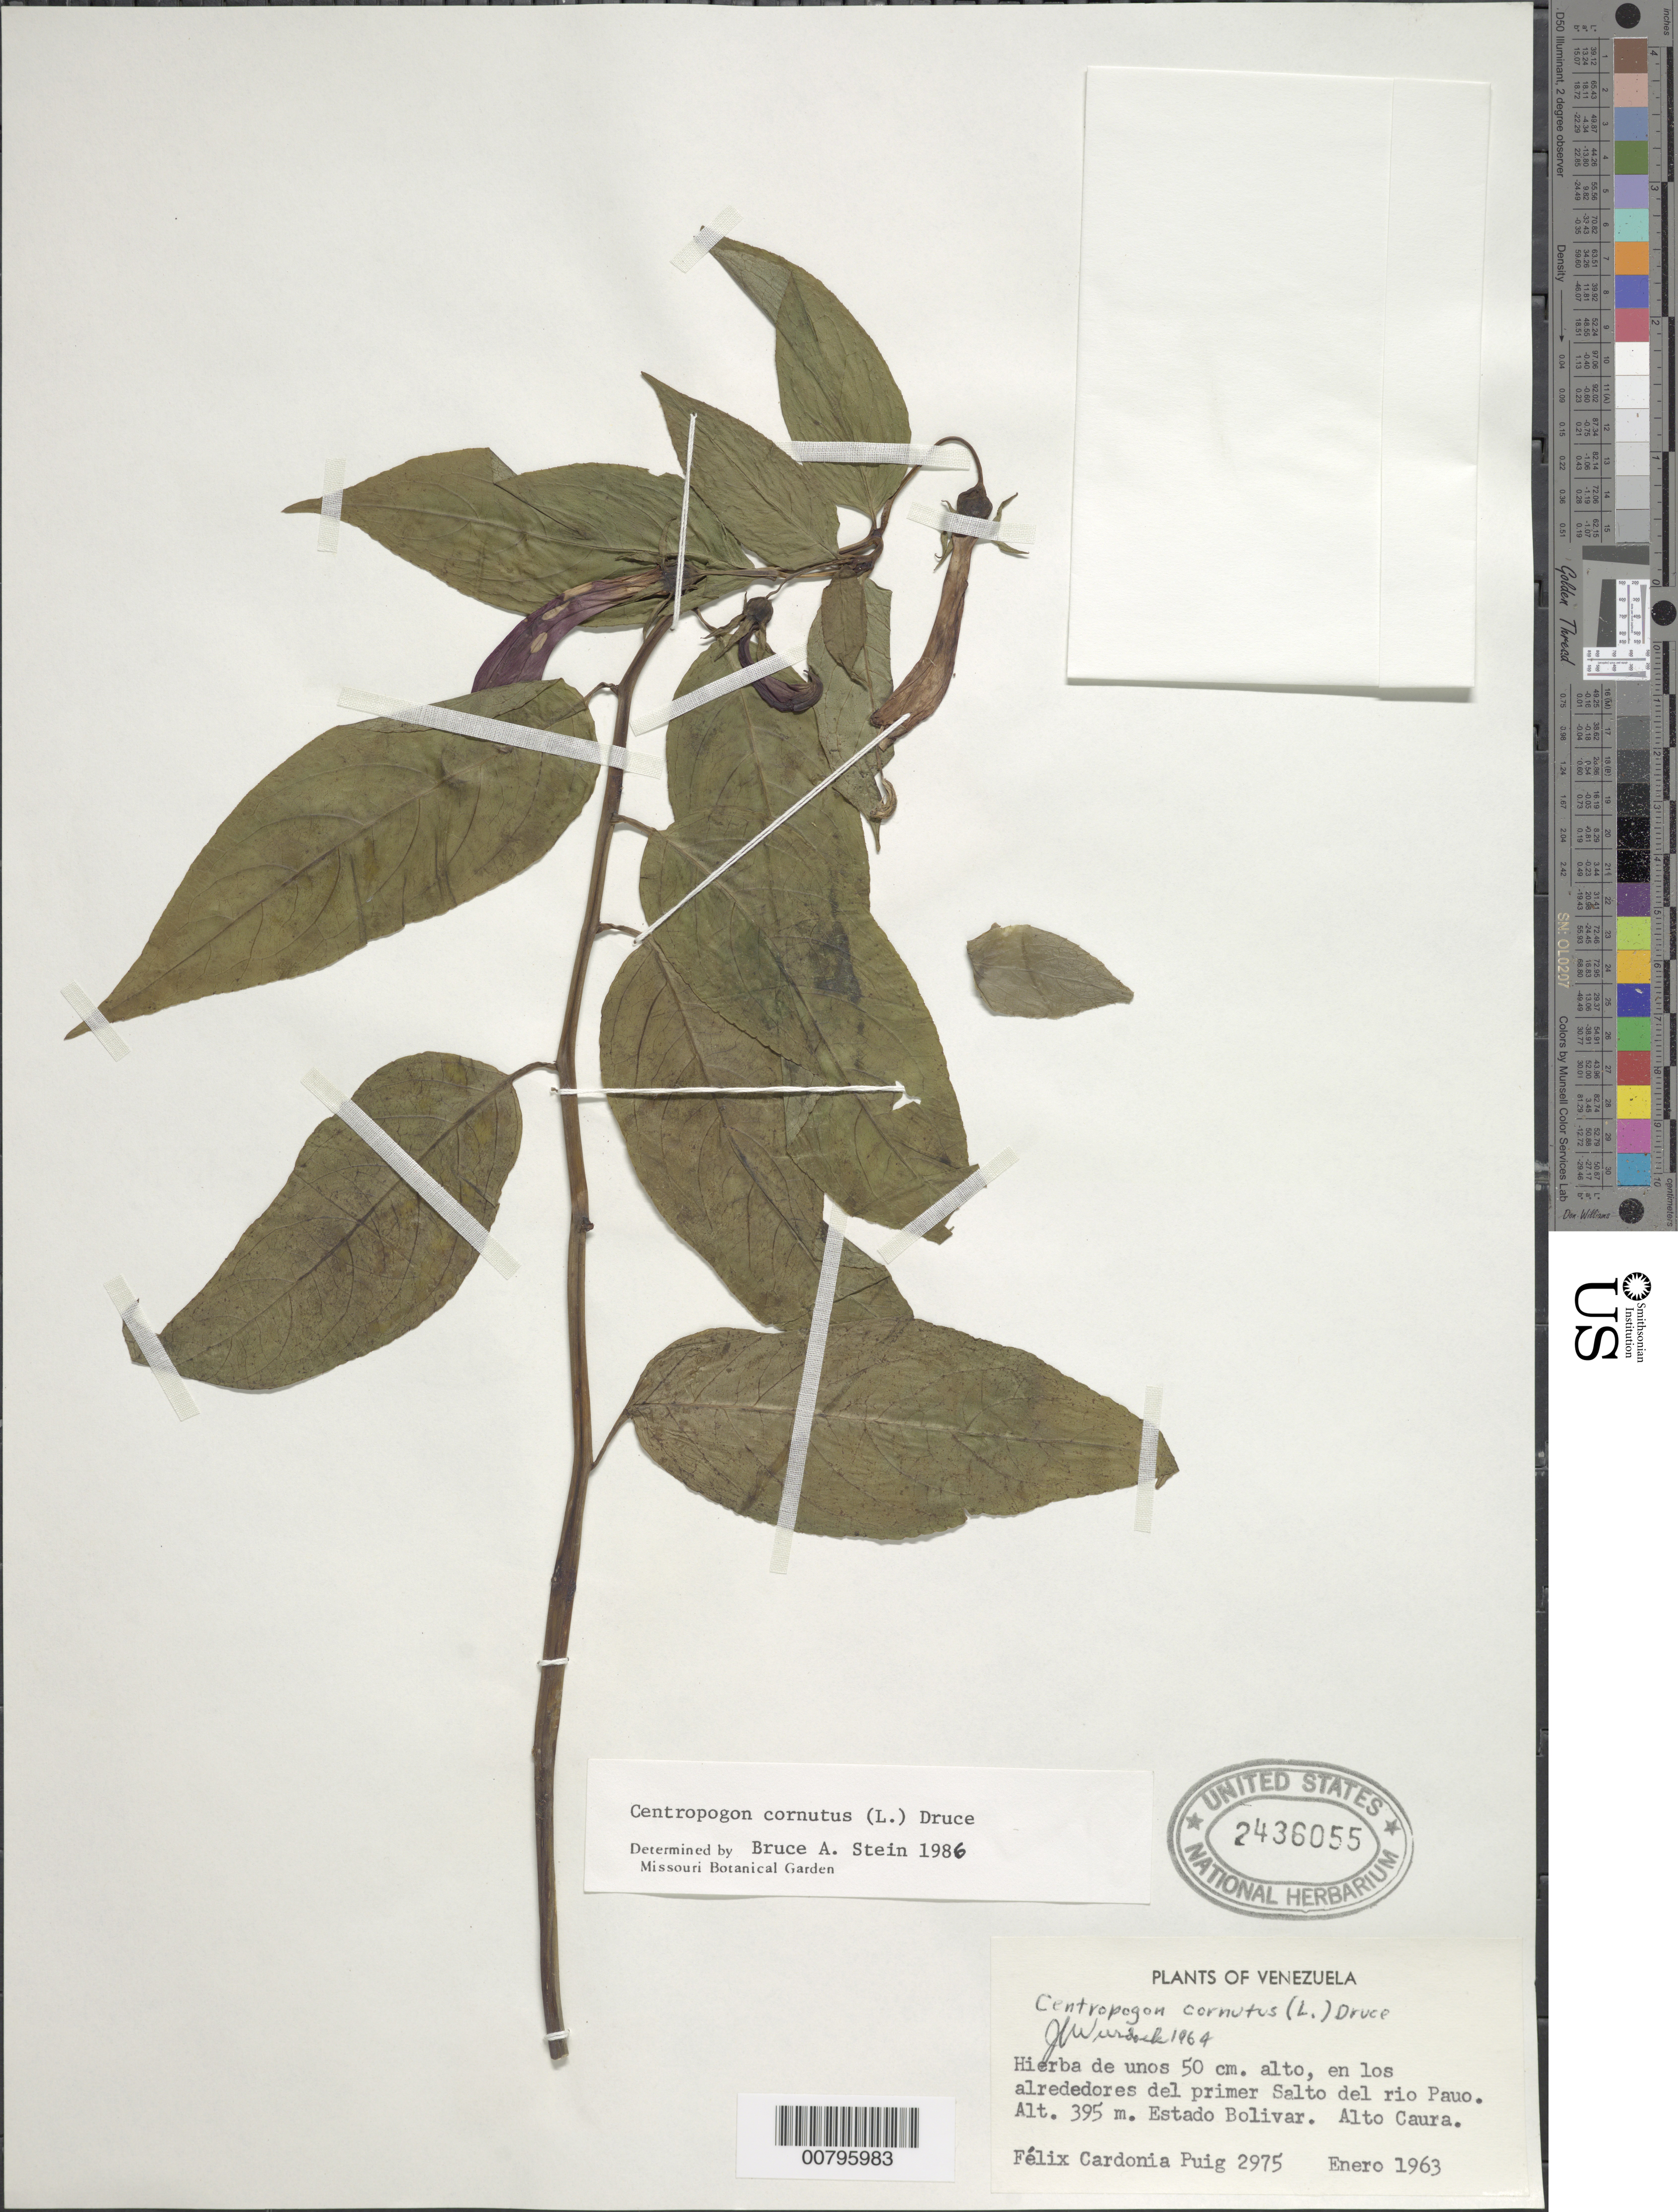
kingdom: Plantae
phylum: Tracheophyta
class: Magnoliopsida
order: Asterales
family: Campanulaceae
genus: Centropogon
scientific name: Centropogon cornutus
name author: (L.) Druce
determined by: Stein, B. A., Senior Director, Climate Adaptation and Resilience, National Wildlife Federation (UNITED STATES)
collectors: F. Cardona Puig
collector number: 2975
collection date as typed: Jan-63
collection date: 1963-01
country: Venezuela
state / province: Bolívar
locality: Salto del Río Pauo, Alto Caura, alrededors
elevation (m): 395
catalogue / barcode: US 2436055